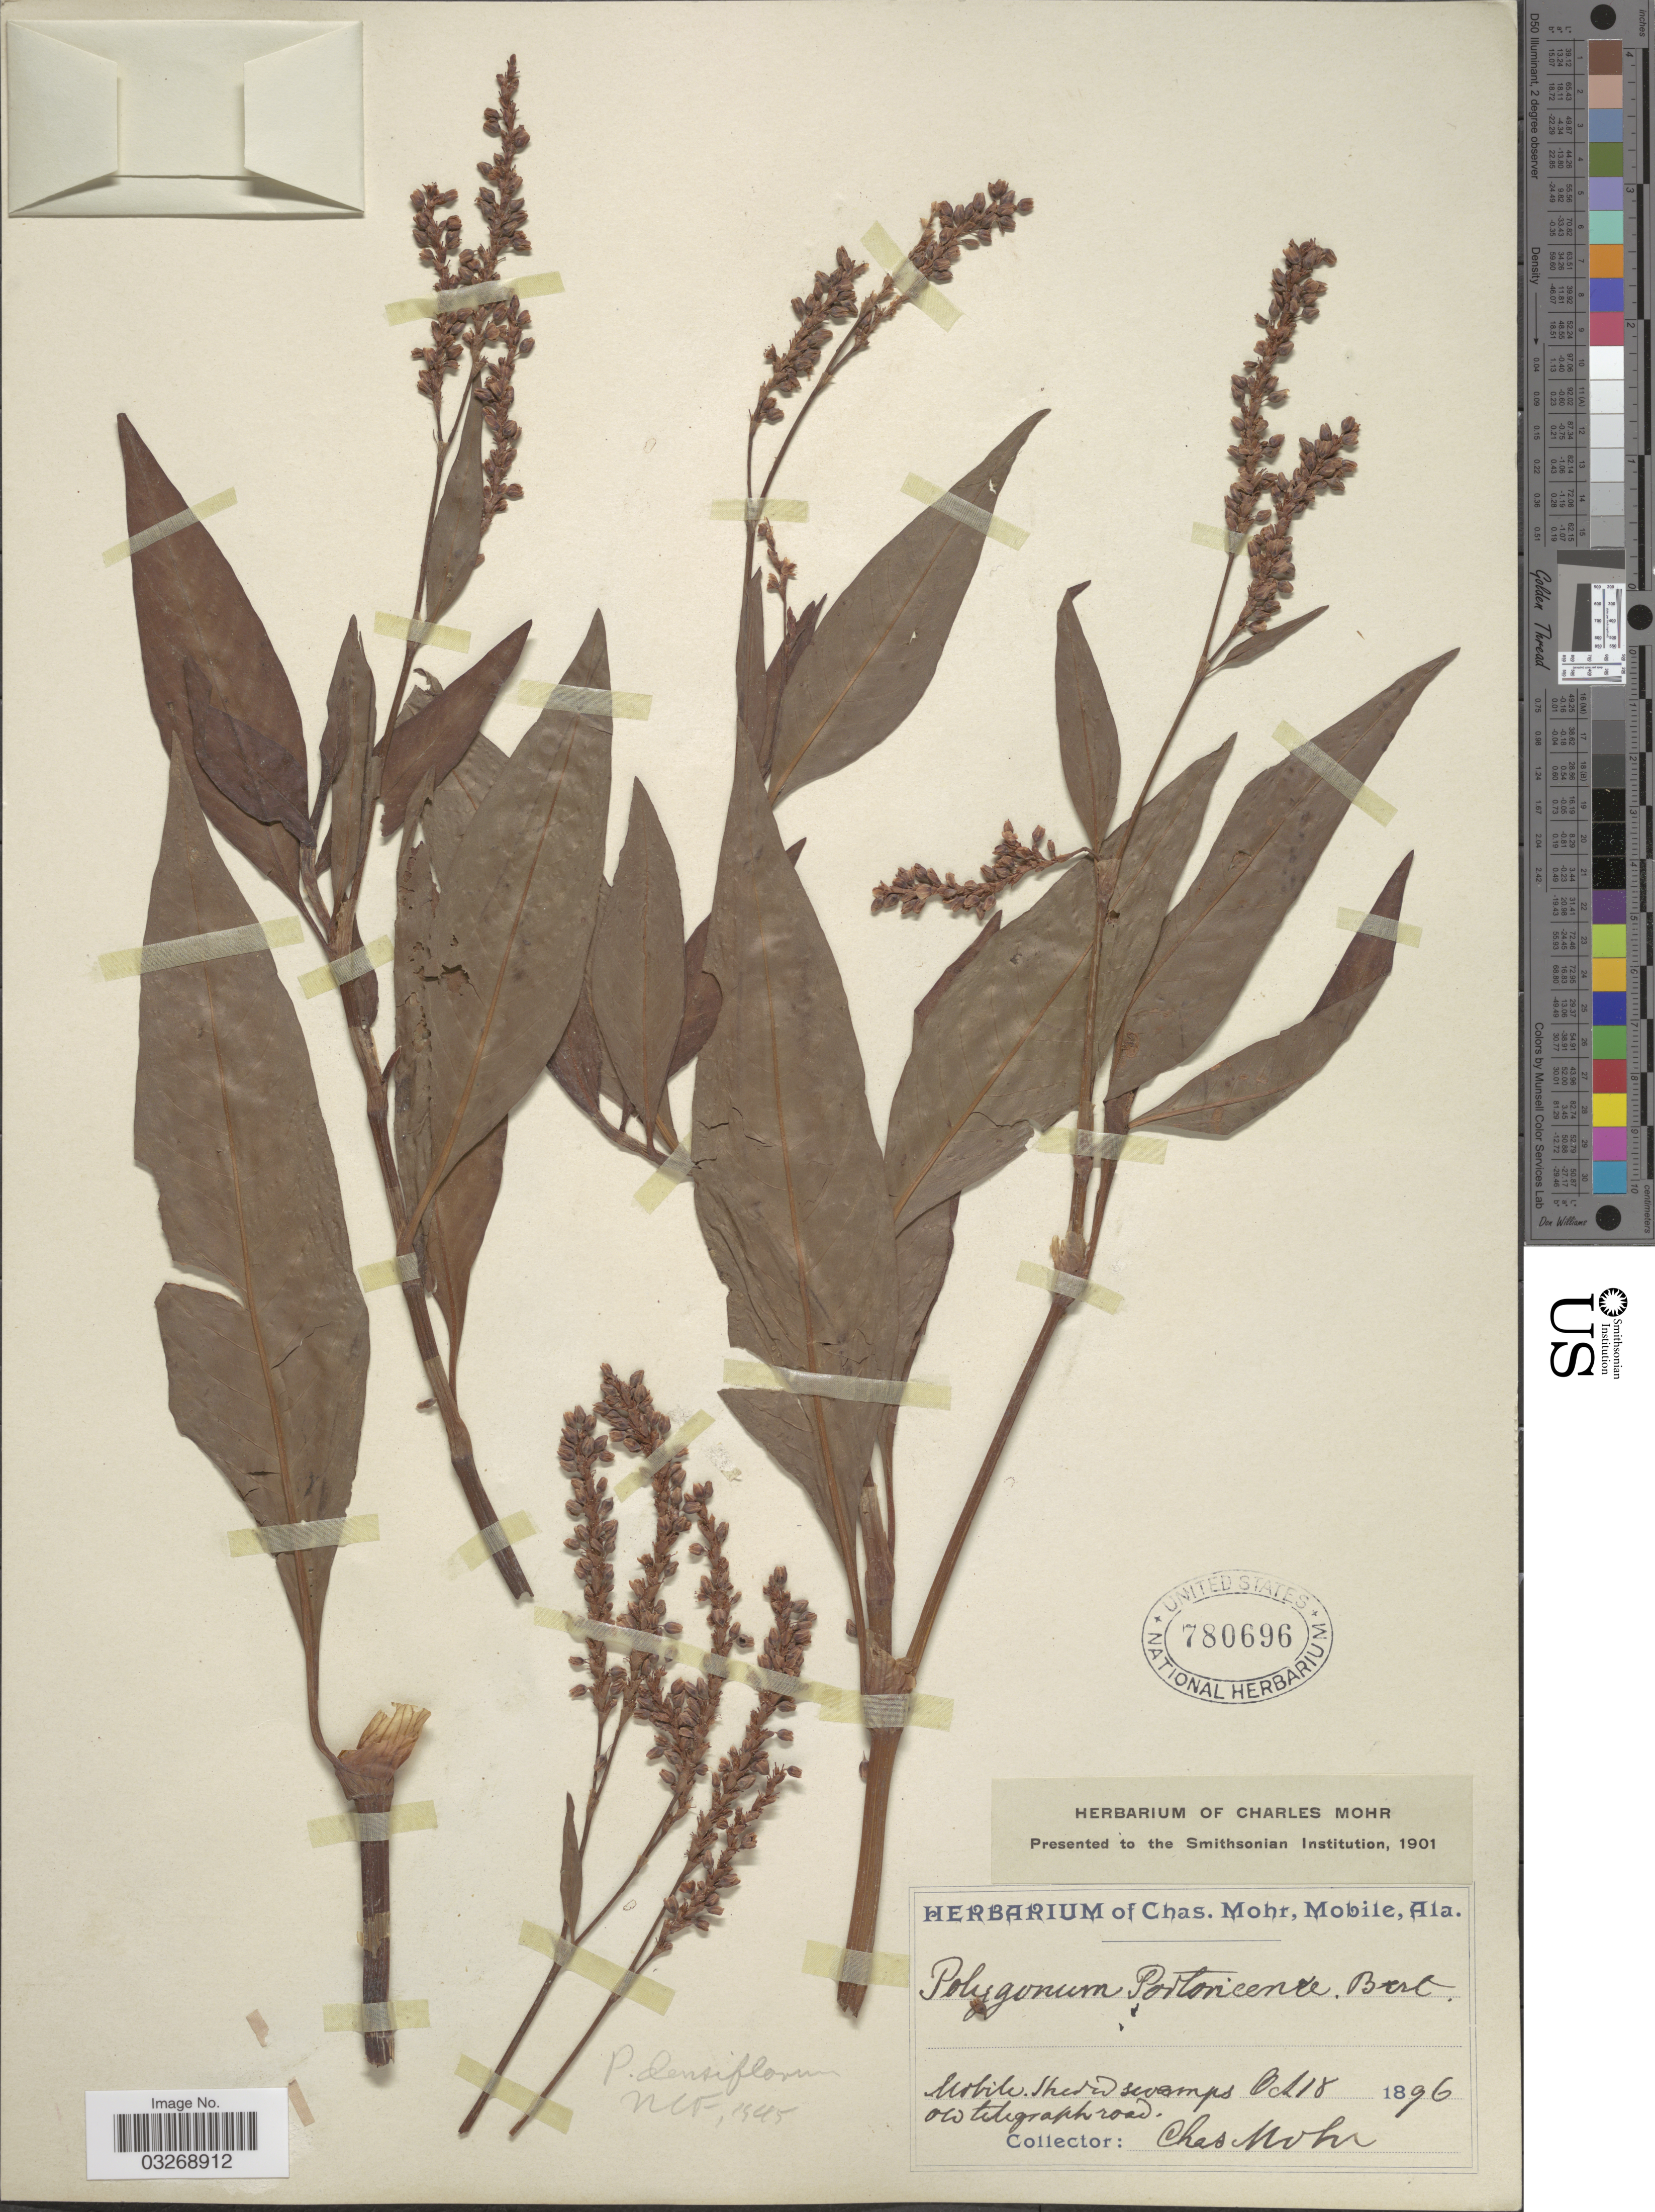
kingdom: Plantae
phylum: Tracheophyta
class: Magnoliopsida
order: Caryophyllales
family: Polygonaceae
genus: Persicaria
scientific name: Persicaria glabra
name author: (Willd.) M. Gómez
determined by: Atha, D. E.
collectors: Mohr, C. T. (herbarium)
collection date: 1896-10-18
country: United States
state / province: Alabama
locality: Mobile.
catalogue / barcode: US 780696